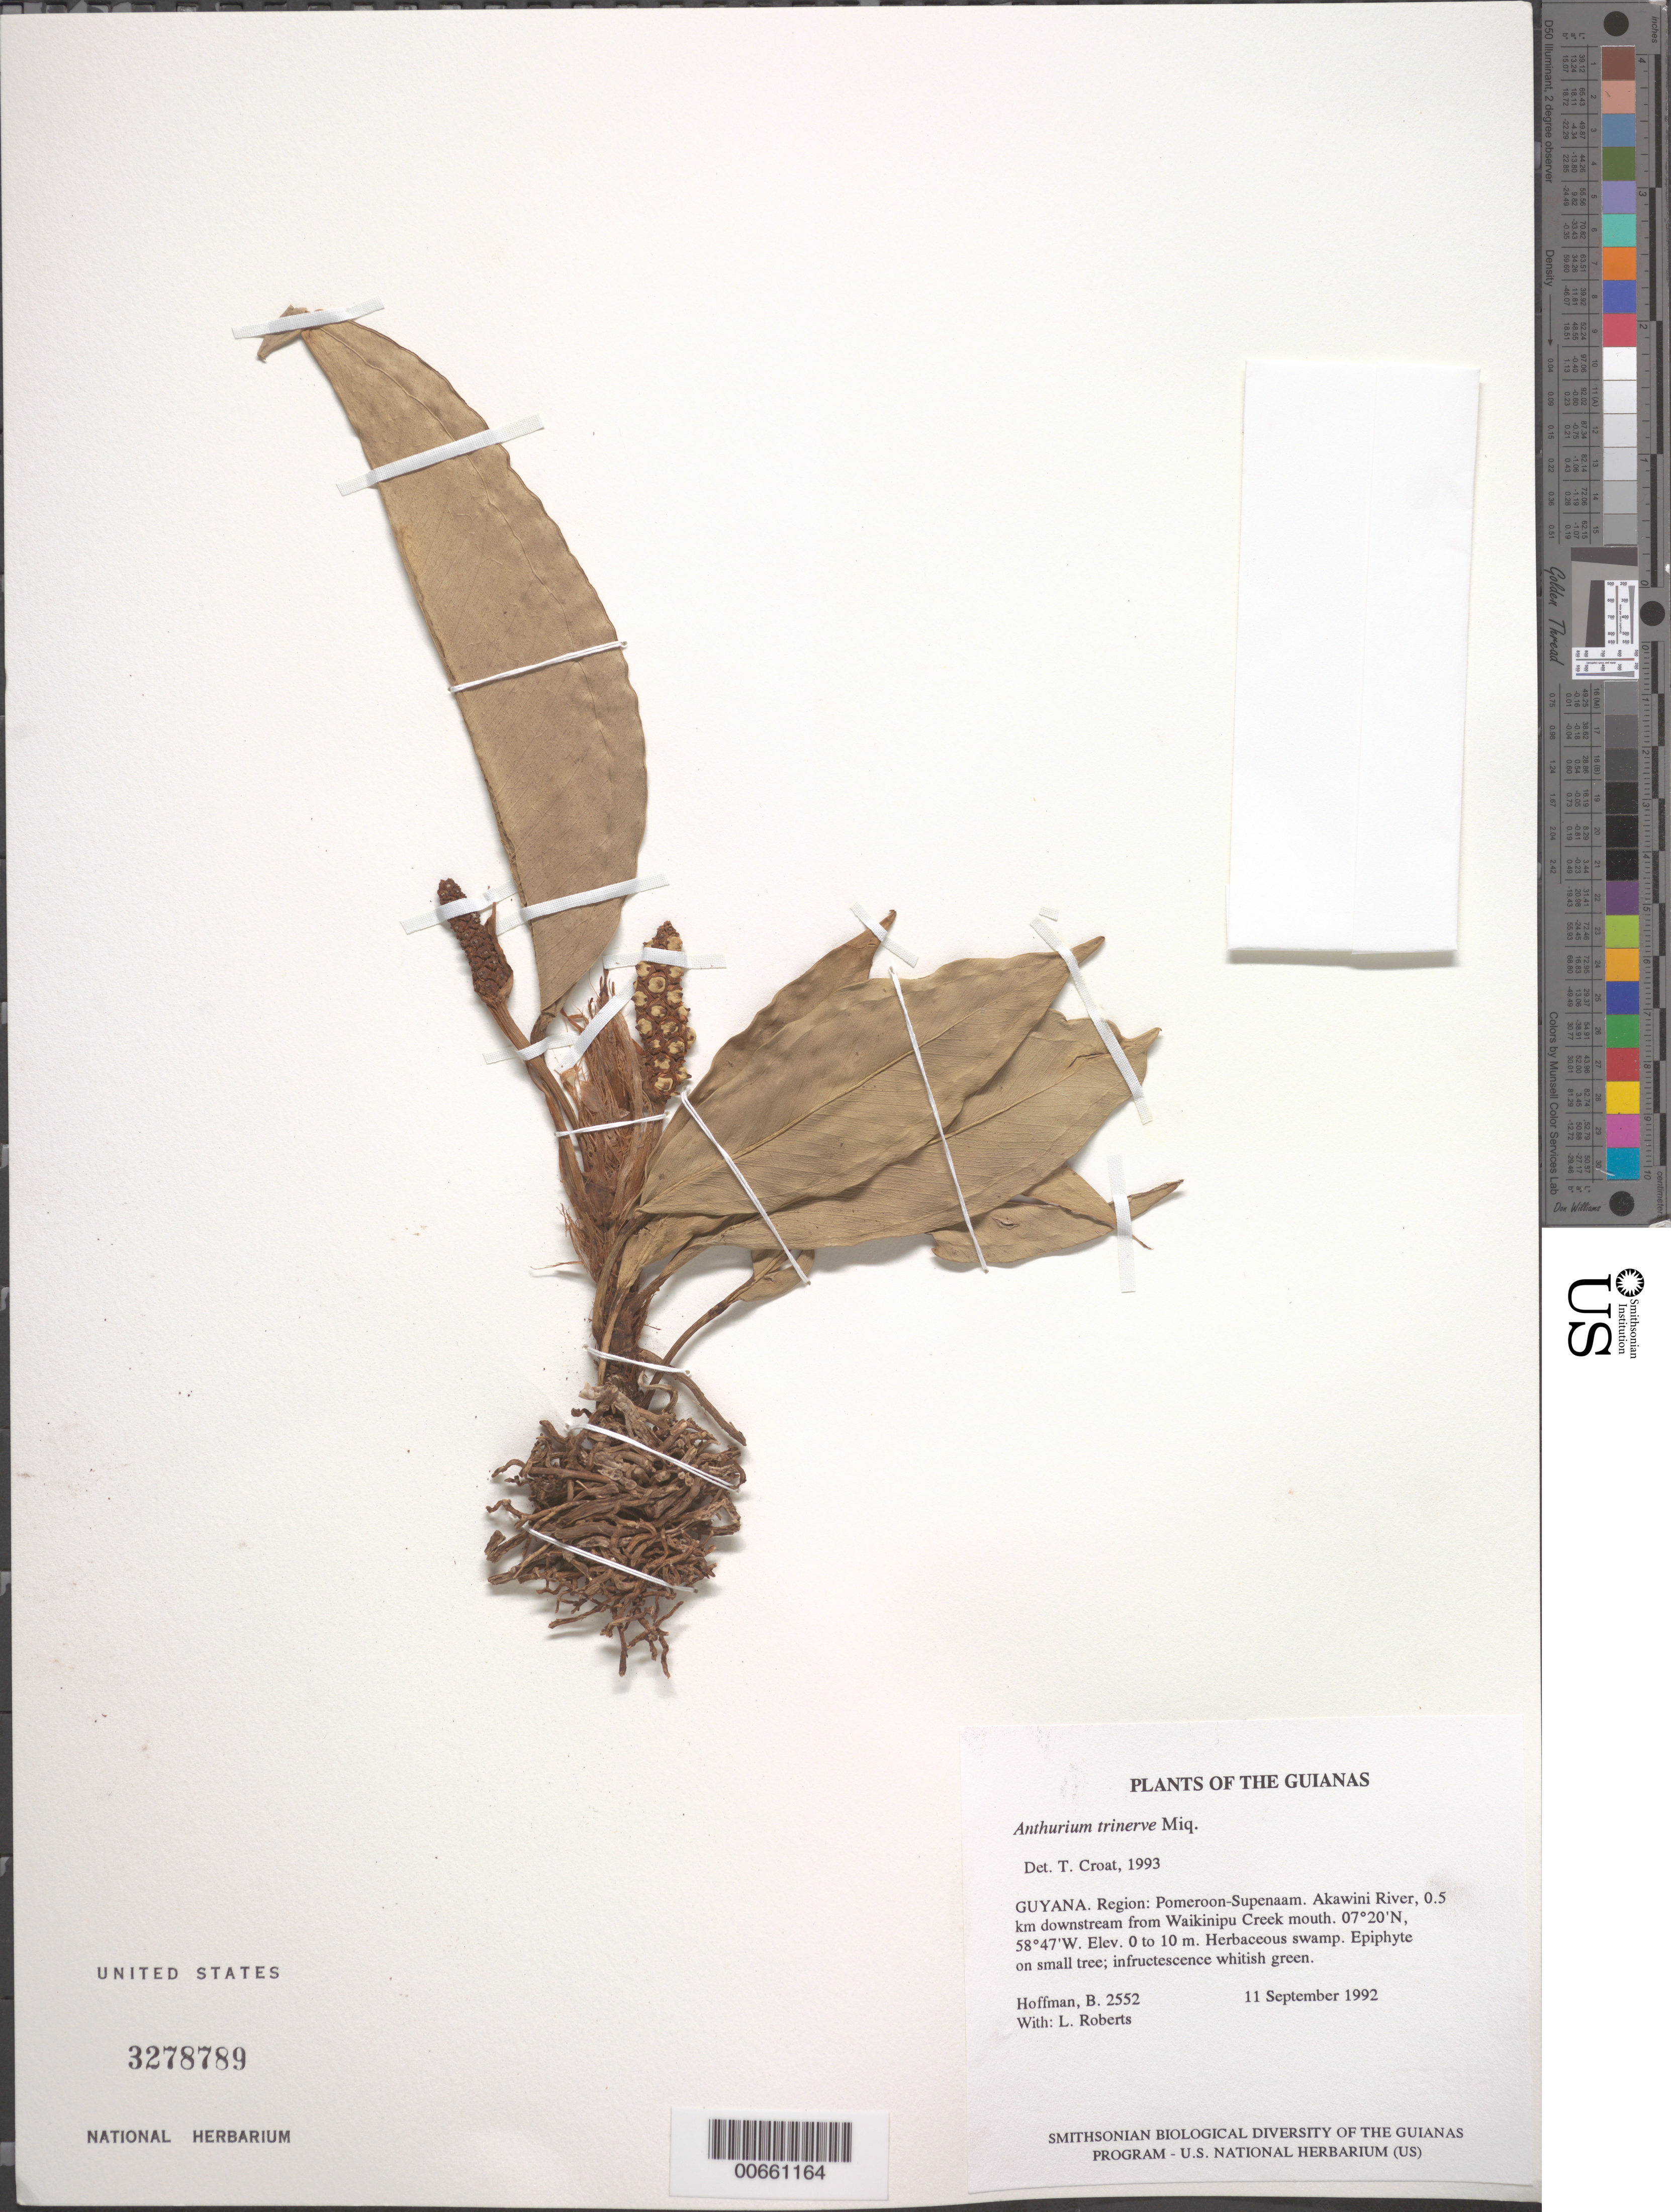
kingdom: Plantae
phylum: Tracheophyta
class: Liliopsida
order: Alismatales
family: Araceae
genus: Anthurium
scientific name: Anthurium trinervium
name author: Miq.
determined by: Croat, Thomas B., Missouri Botanical Garden (MO)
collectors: B. Hoffman & L. Roberts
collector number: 2552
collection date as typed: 11 September 1992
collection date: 1992-09-11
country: Guyana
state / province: Pomeroon-Supenaam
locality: Akawini River, 0.5 km downstream from Waikinipu Creek mouth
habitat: Herbaceous swamp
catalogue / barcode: US 3278789